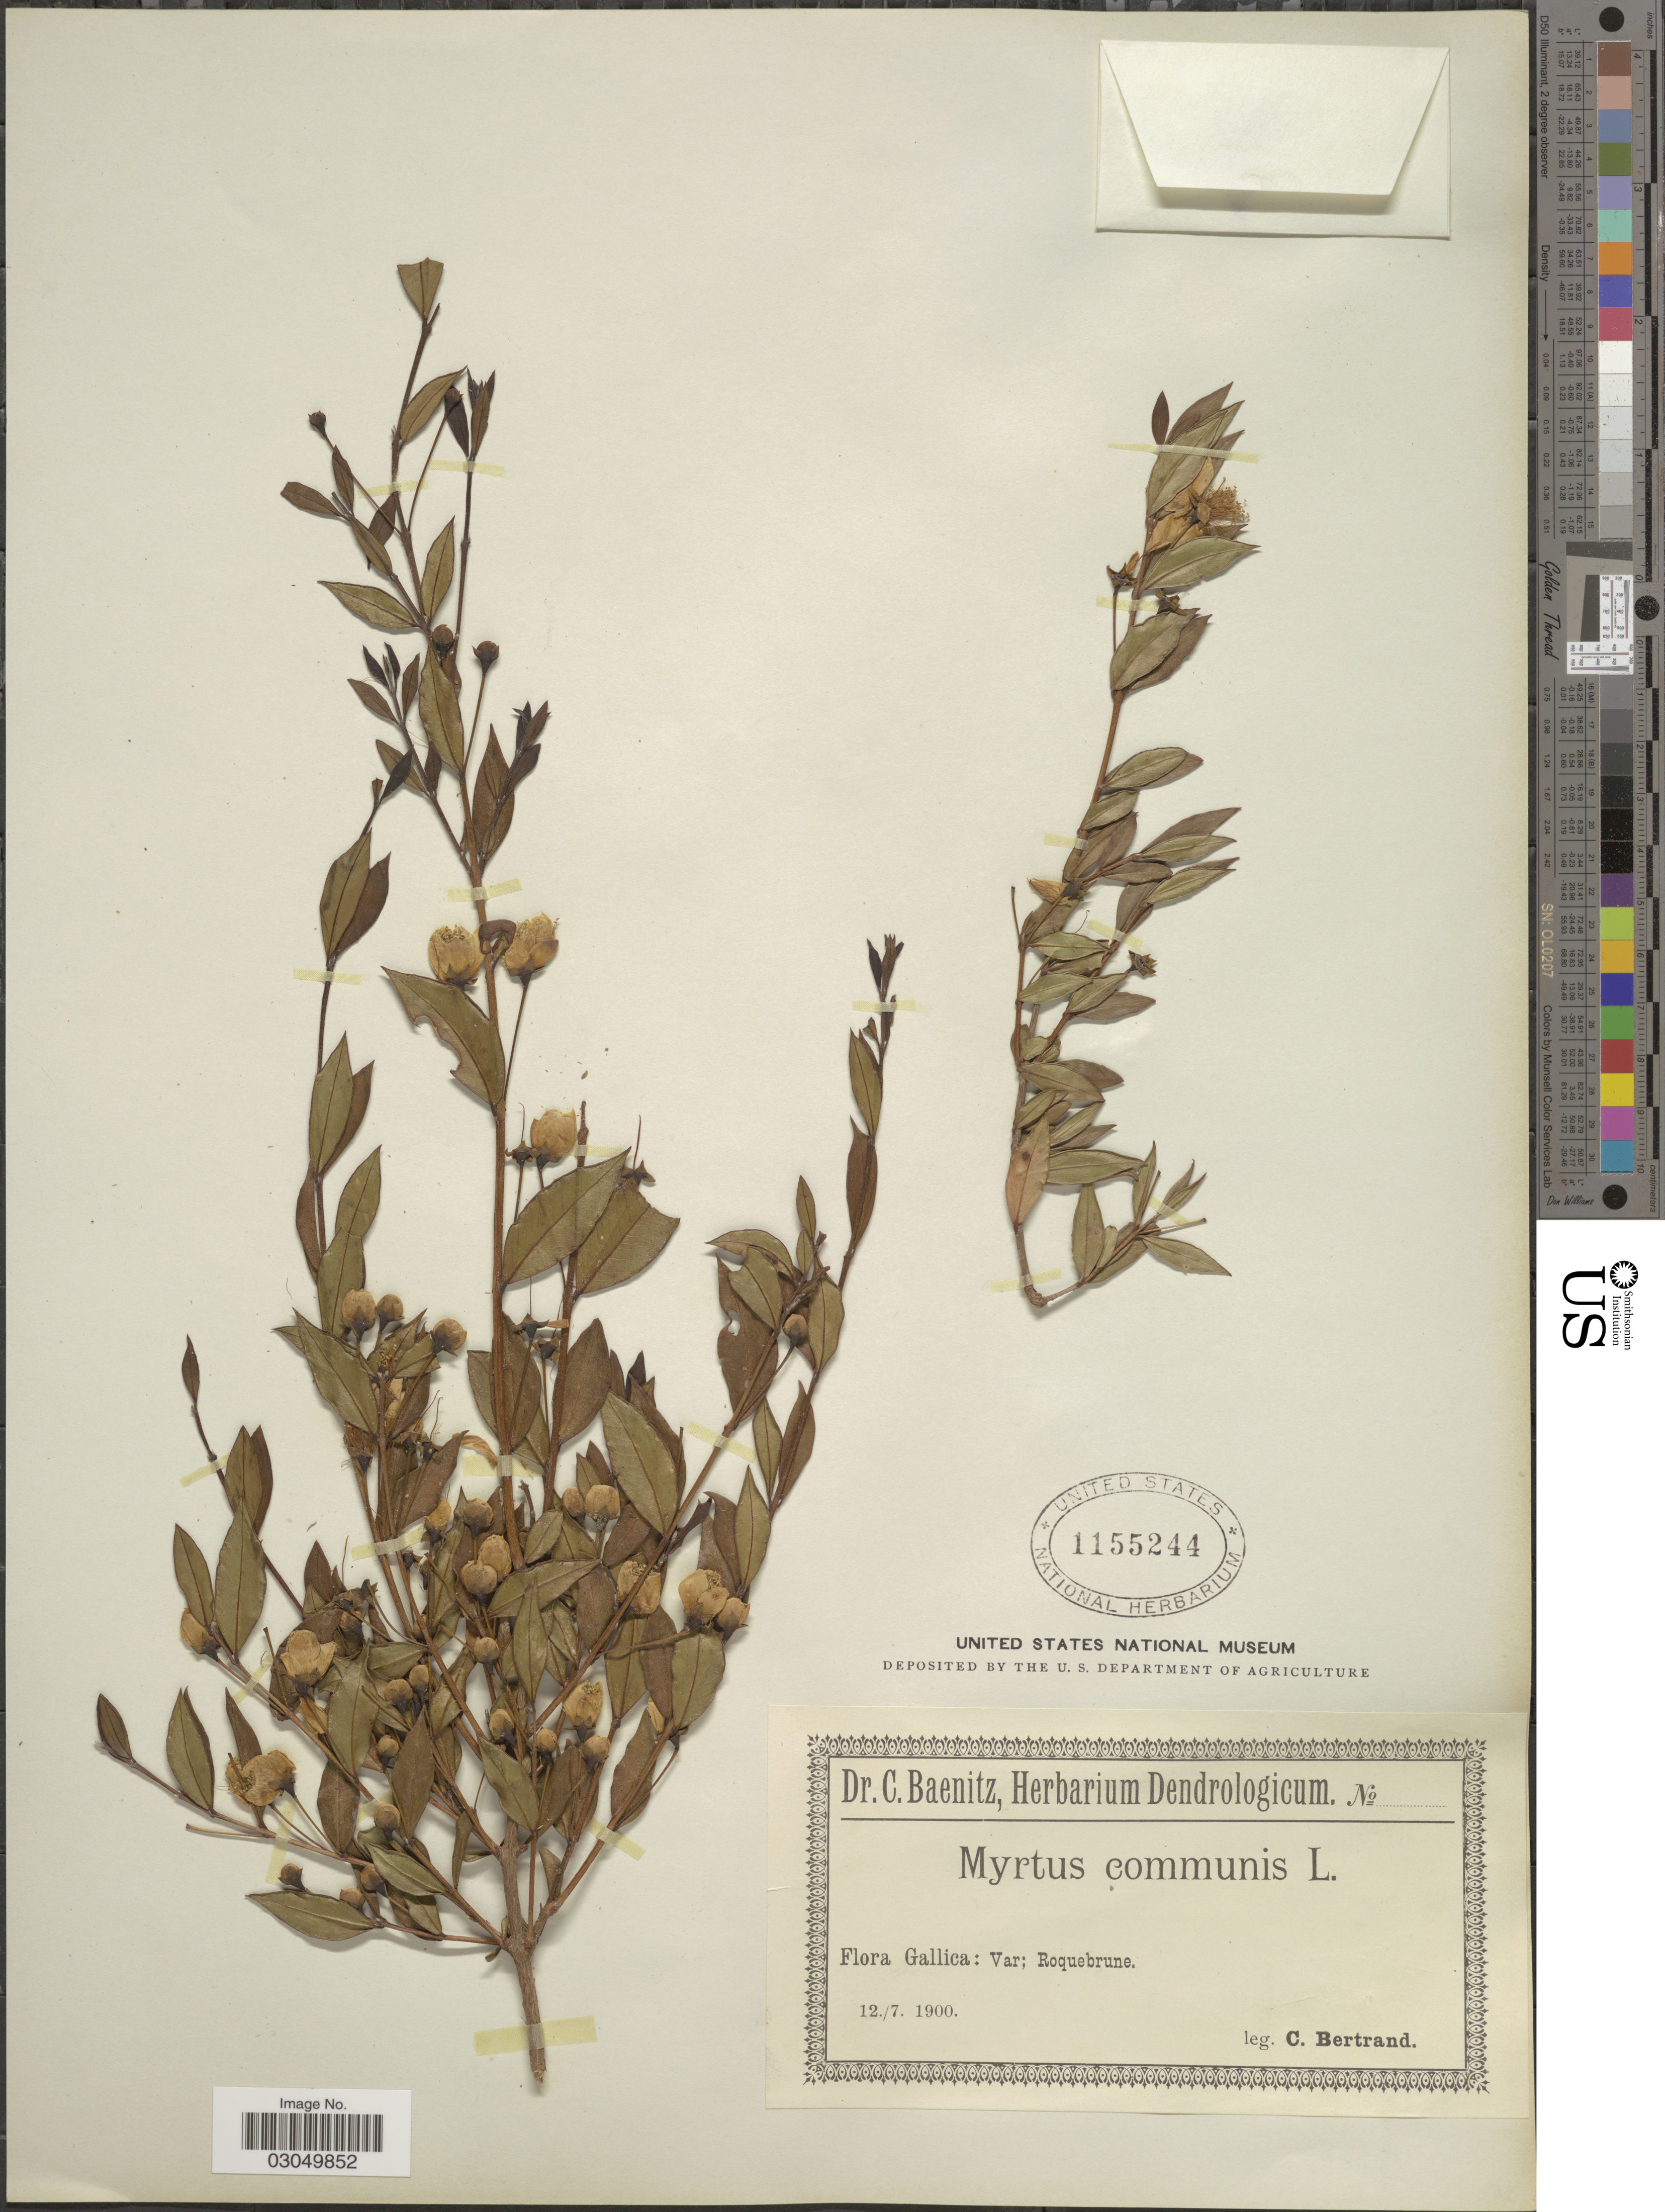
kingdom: Plantae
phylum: Tracheophyta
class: Magnoliopsida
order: Myrtales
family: Myrtaceae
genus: Myrtus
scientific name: Myrtus communis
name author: L.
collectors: C. Bertrand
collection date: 1900-07-12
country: France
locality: Gallica: Var; Roquebrune.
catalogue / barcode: US 1155244